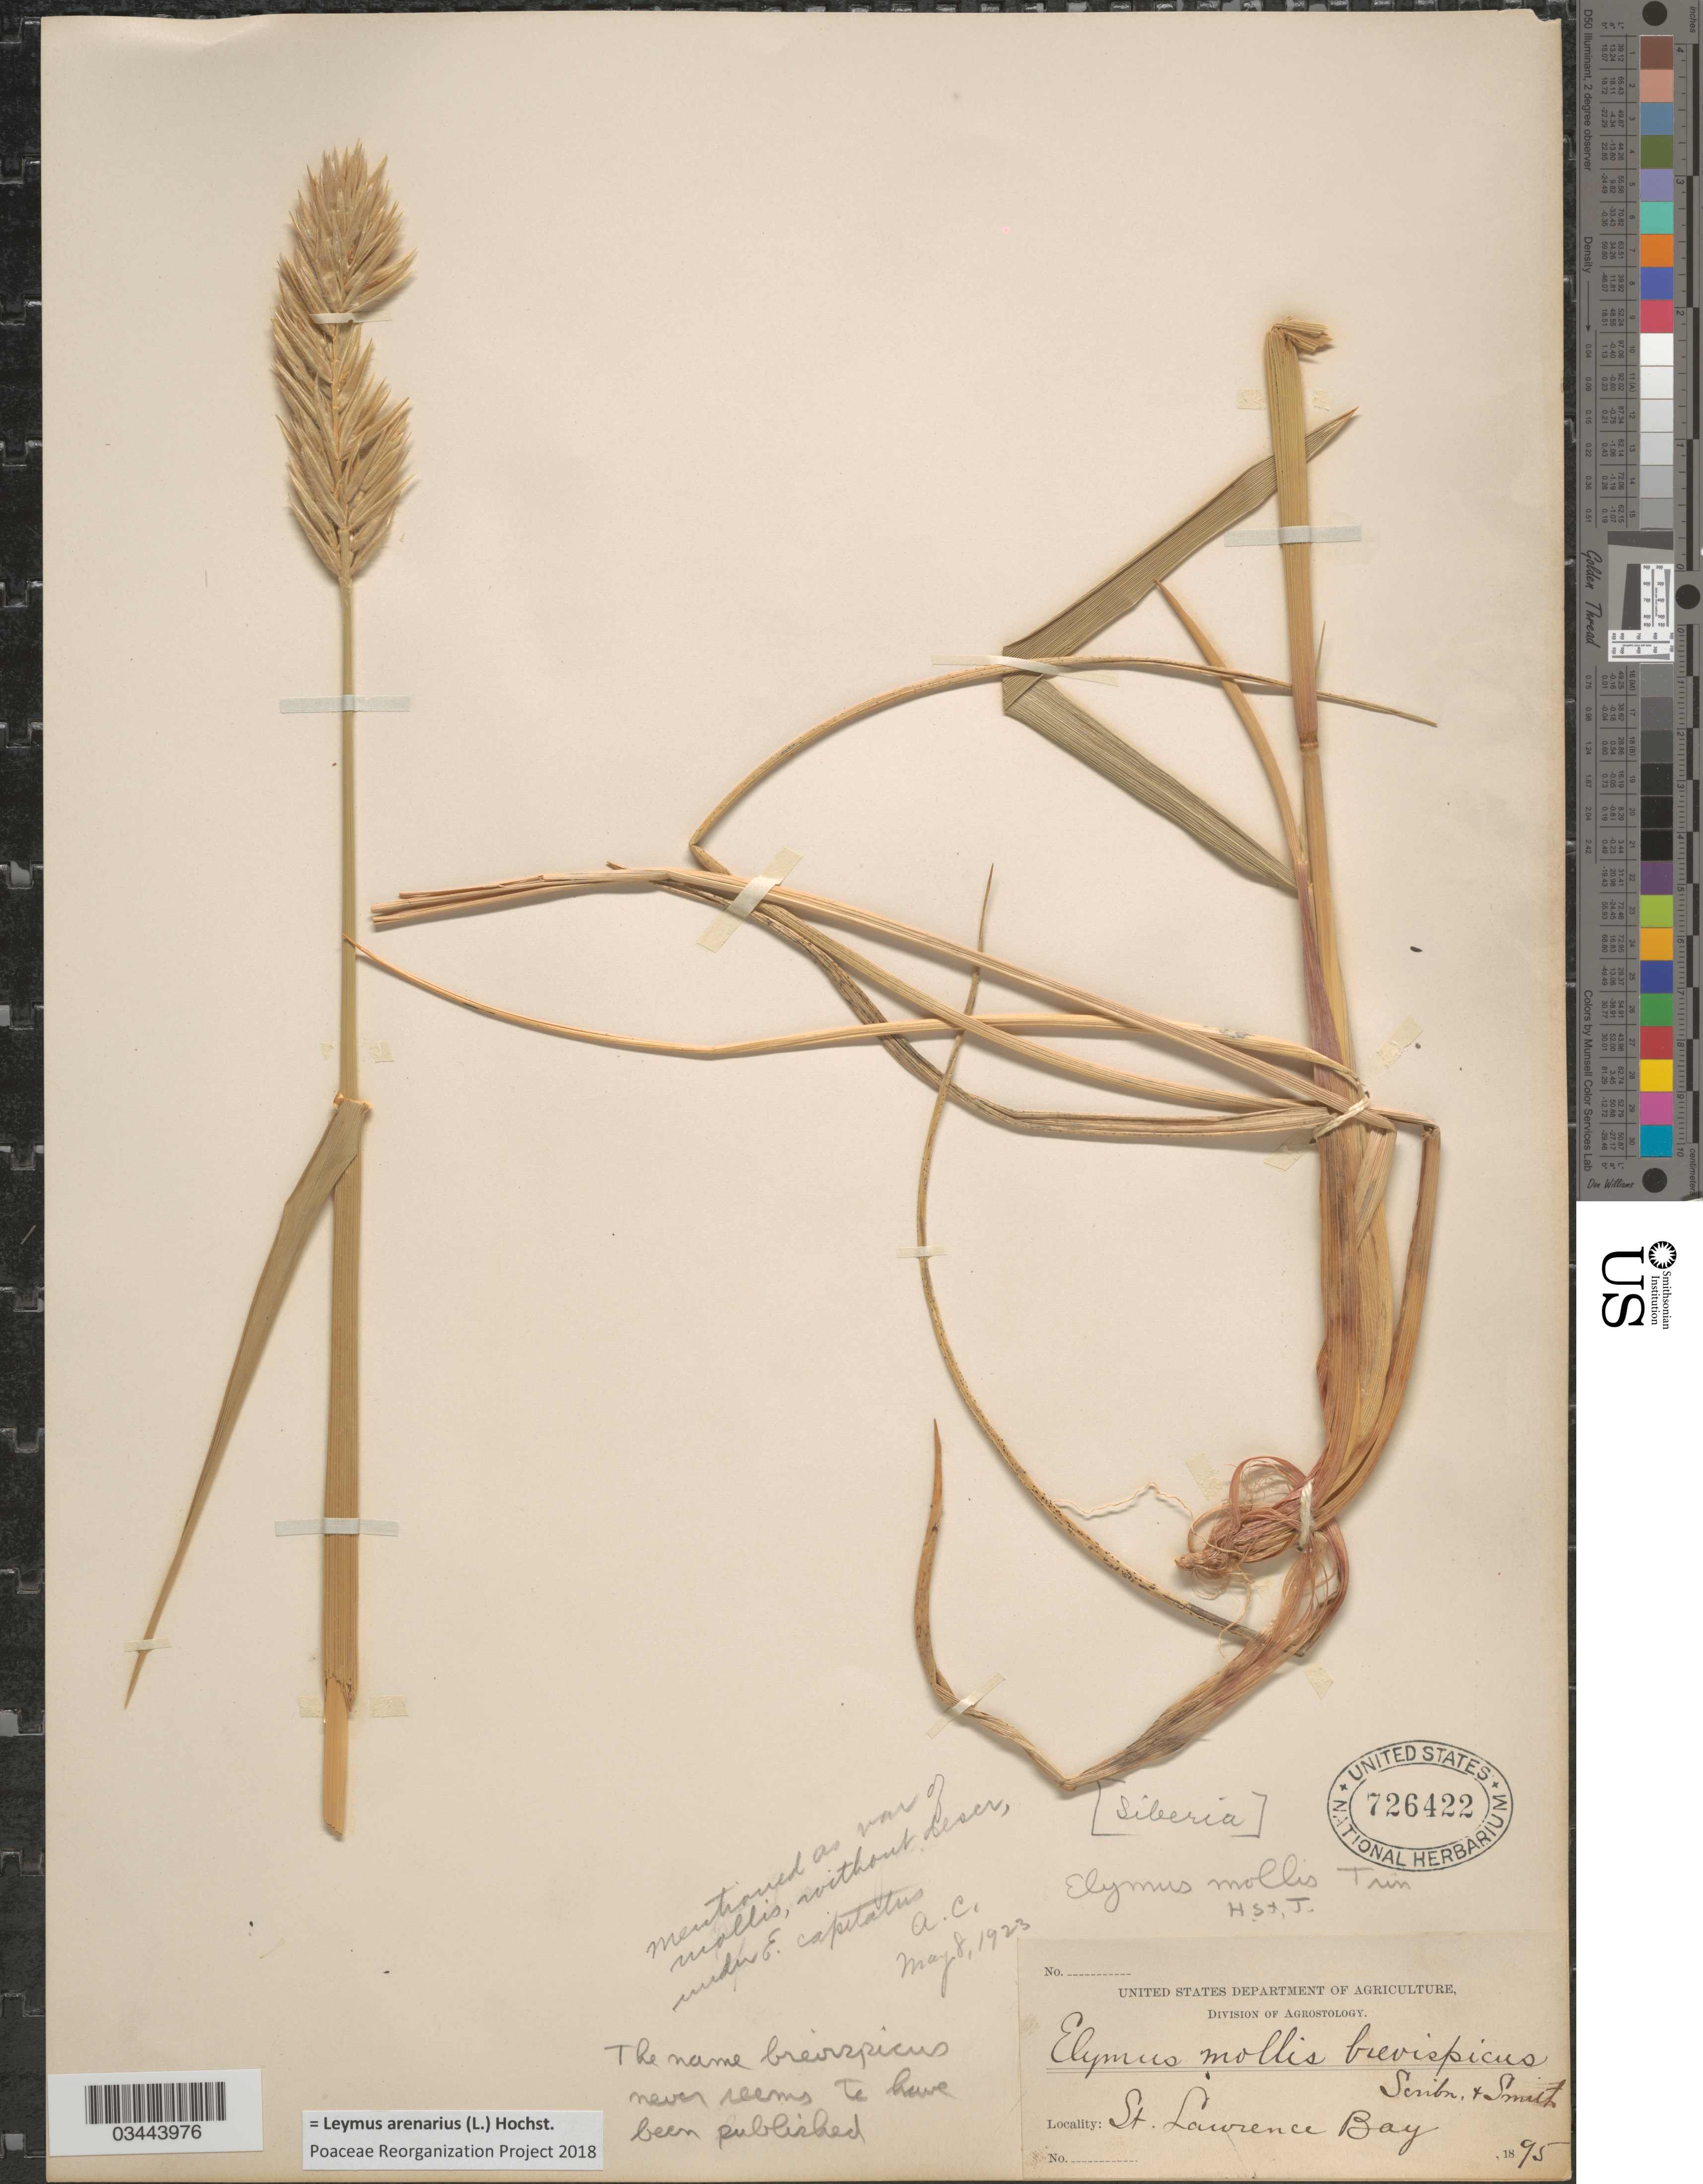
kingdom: Plantae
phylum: Tracheophyta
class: Liliopsida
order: Poales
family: Poaceae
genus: Leymus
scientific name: Leymus arenarius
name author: (L.) Hochst.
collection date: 1895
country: Russian Federation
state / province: Chukotka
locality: St. Lawrence Bay. [Siberia].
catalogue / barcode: US 726422